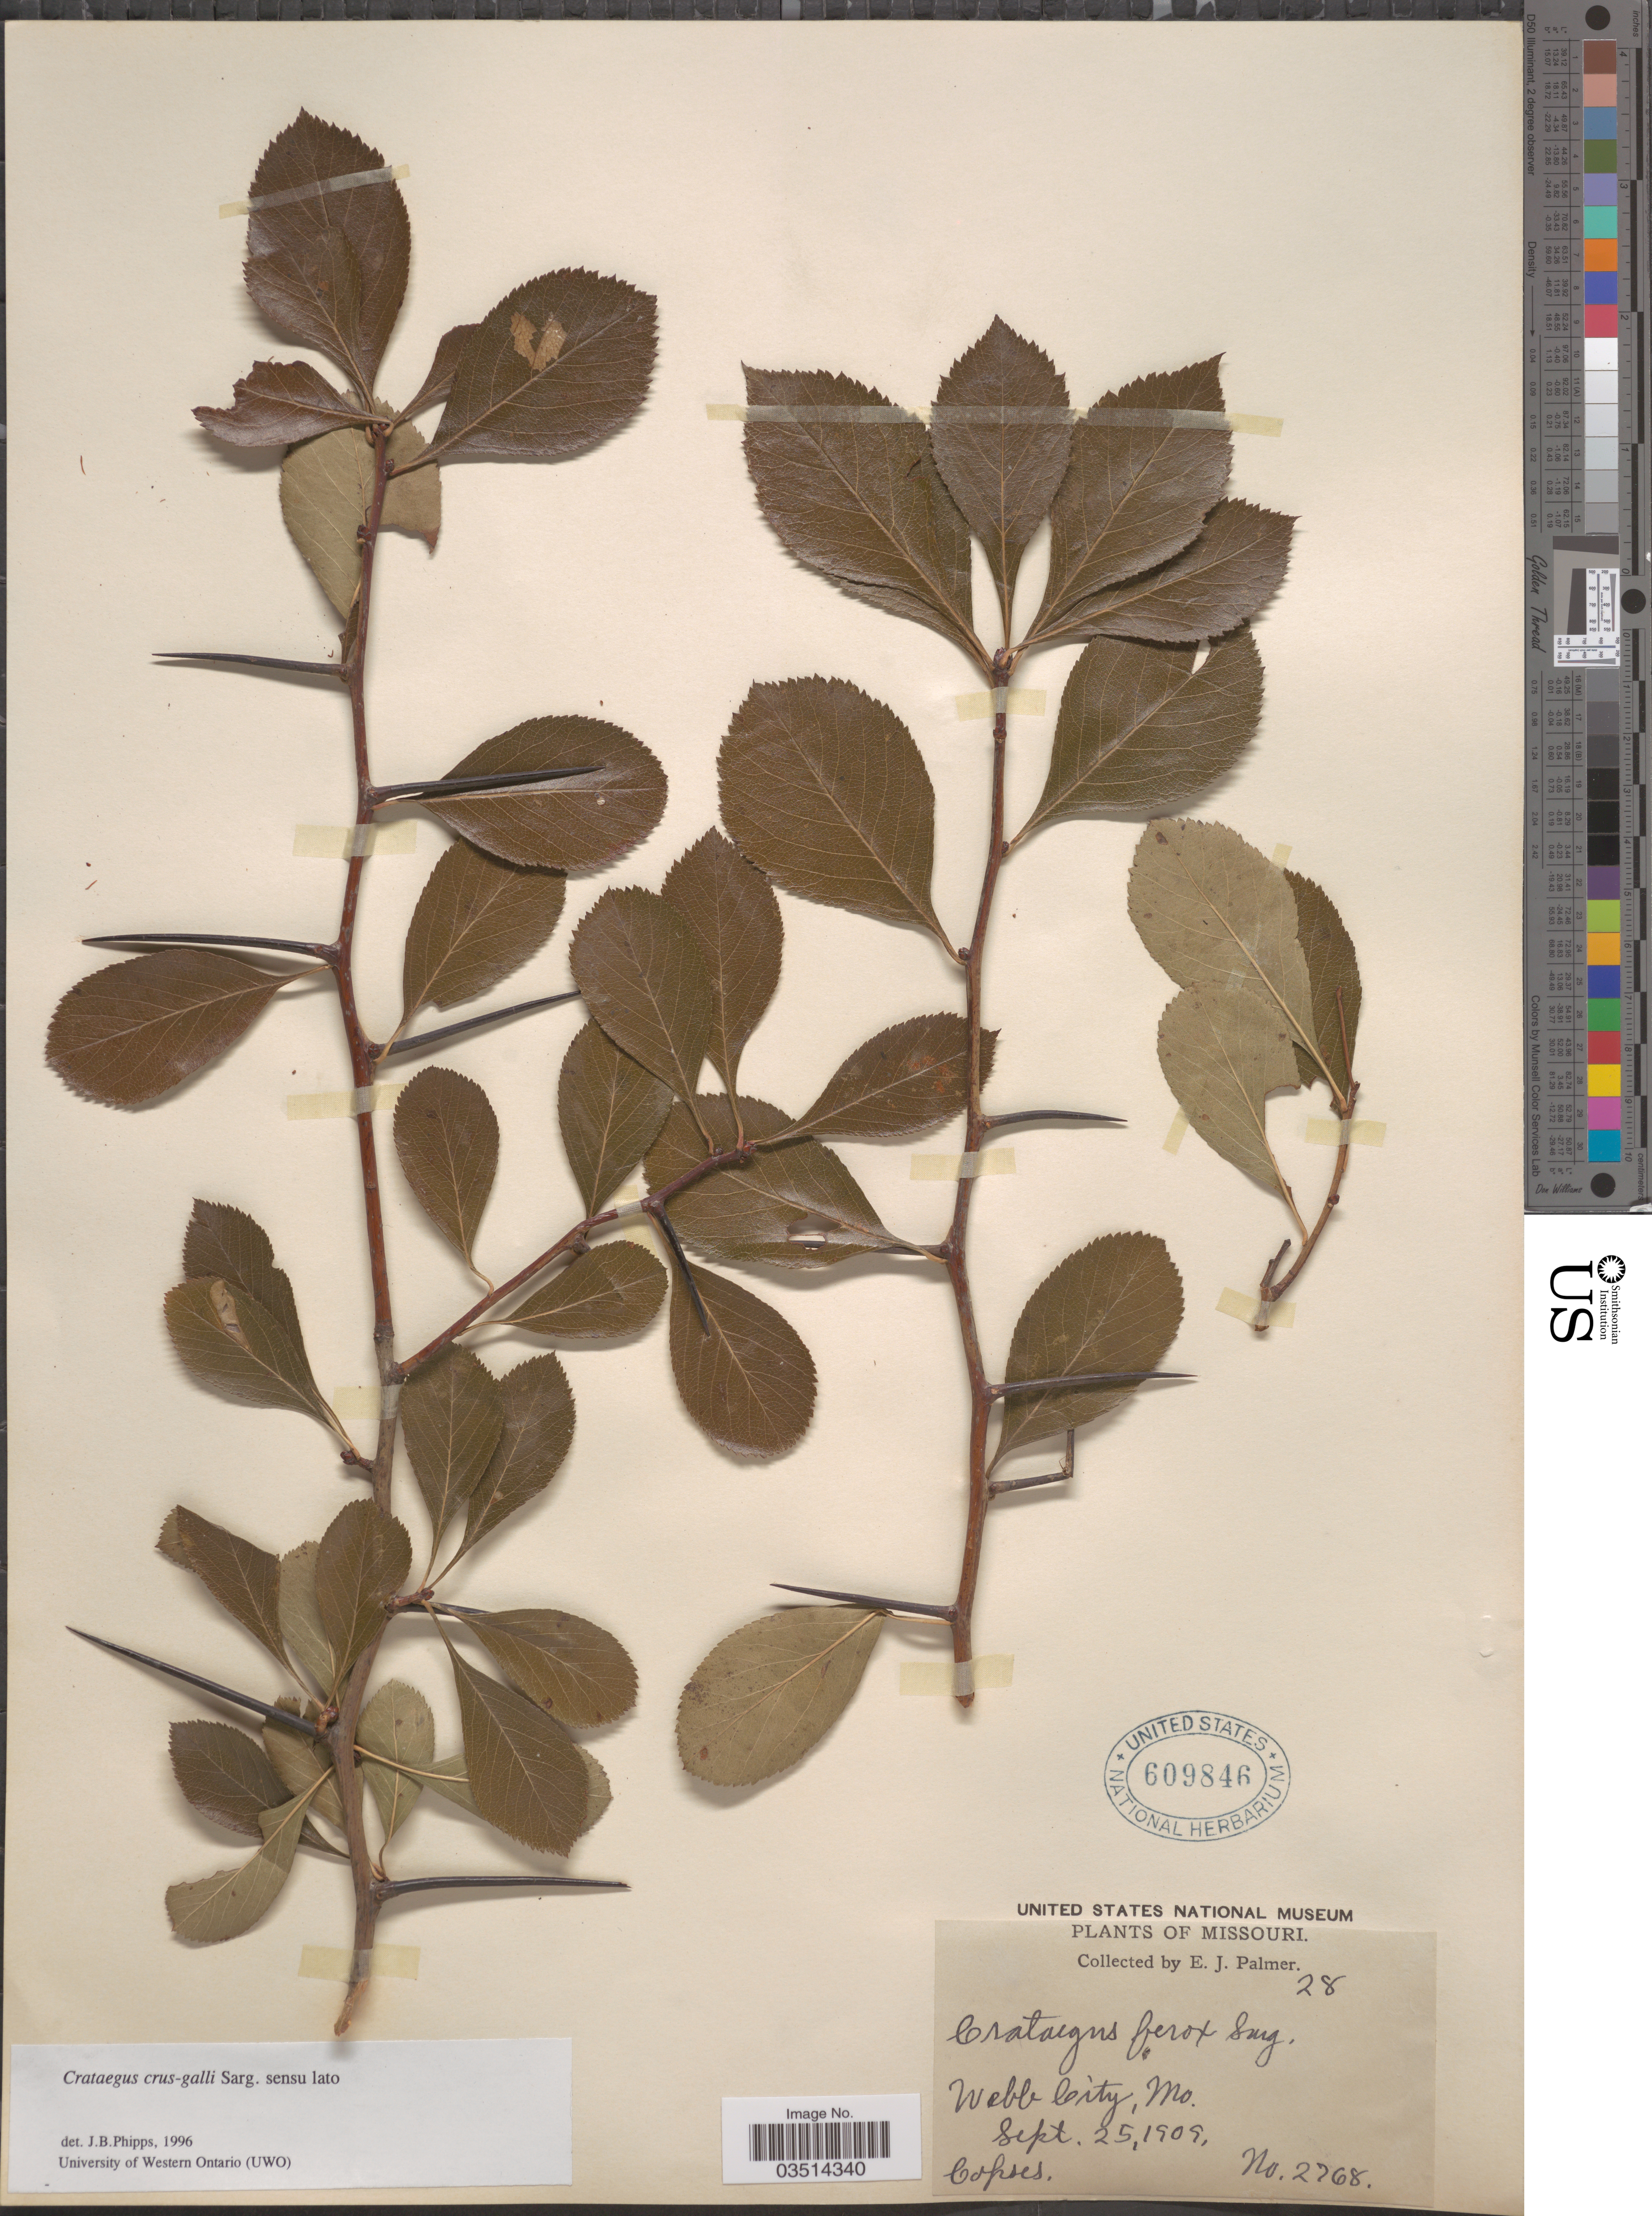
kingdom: Plantae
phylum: Tracheophyta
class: Magnoliopsida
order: Rosales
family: Rosaceae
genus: Crataegus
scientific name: Crataegus crus-galli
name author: L.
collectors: E. J. Palmer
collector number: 2768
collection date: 1909-09-25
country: United States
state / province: Missouri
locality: Webb City.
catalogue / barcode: US 609846